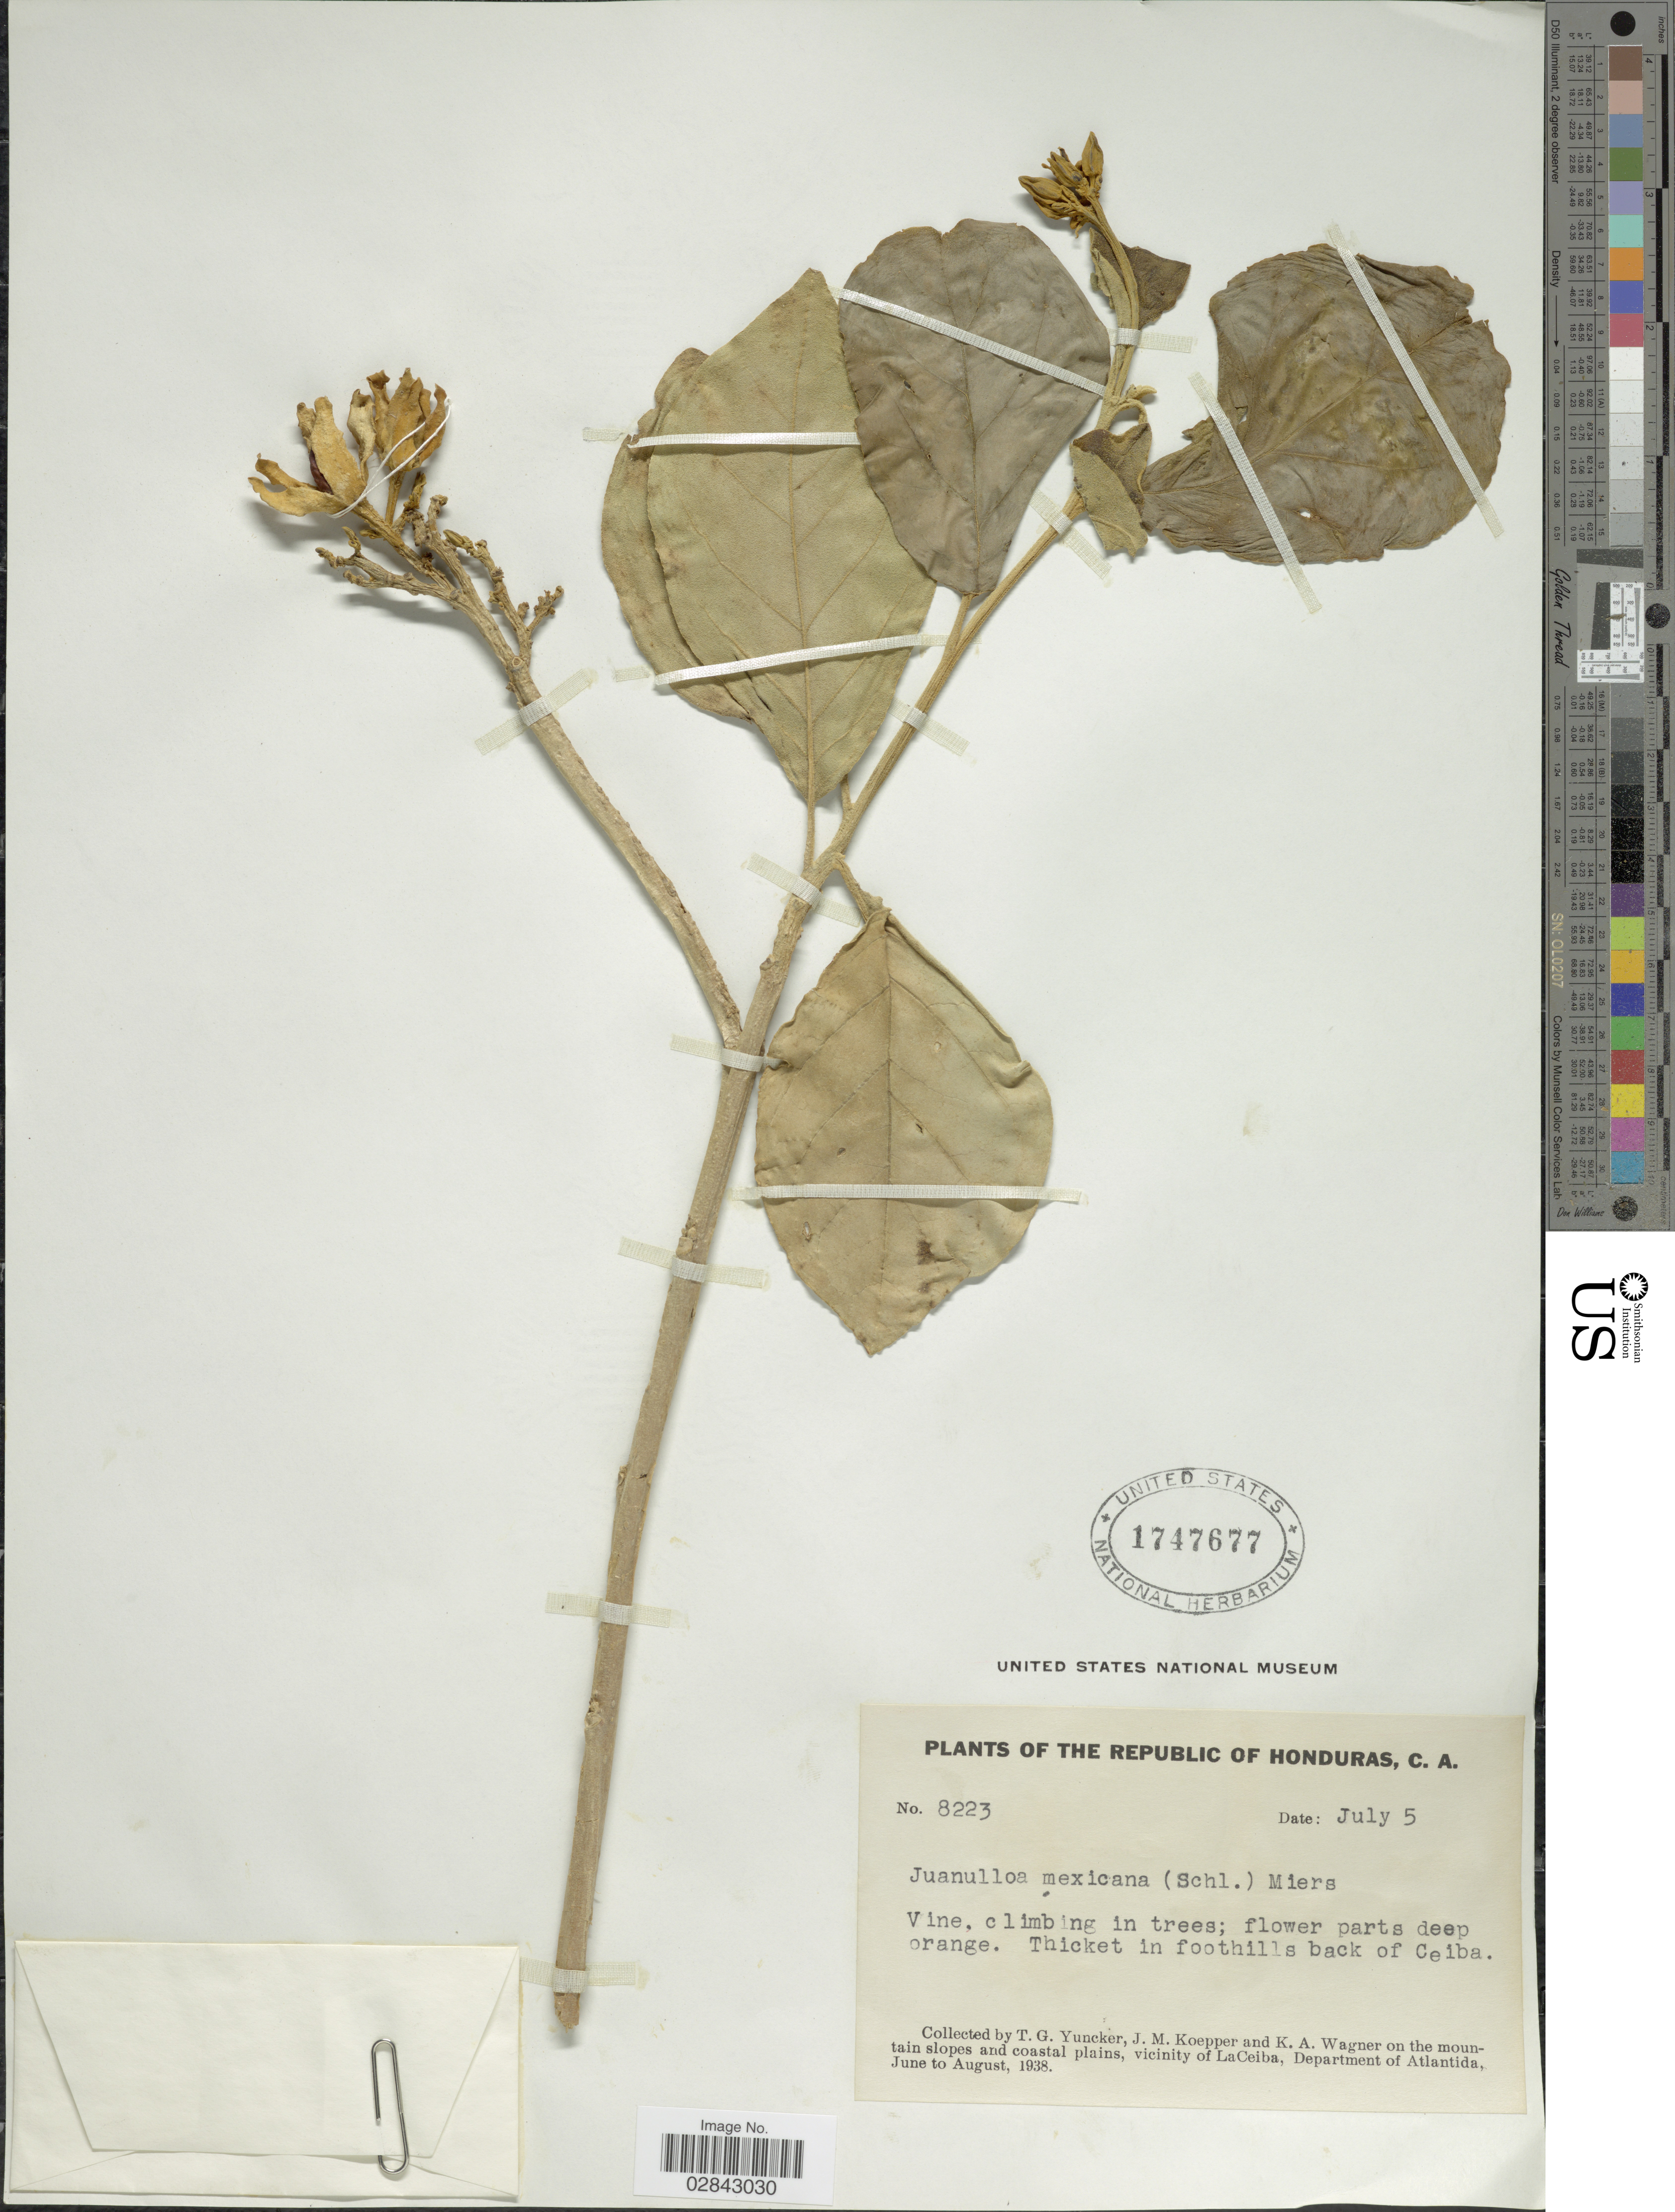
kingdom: Plantae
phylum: Tracheophyta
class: Magnoliopsida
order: Solanales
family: Solanaceae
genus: Juanulloa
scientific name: Juanulloa mexicana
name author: Miers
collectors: T. G. Yuncker, J. M. Koepper & K. A. Wagner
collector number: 8223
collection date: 1938-07-05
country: Honduras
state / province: Atlántida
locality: The Republic of Honduras. Thicket in foothills back of Ceiba. On the mountain slopes and coastal plains, vicinity of LaCeiba, Department of Atlantida.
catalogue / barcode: US 1747677